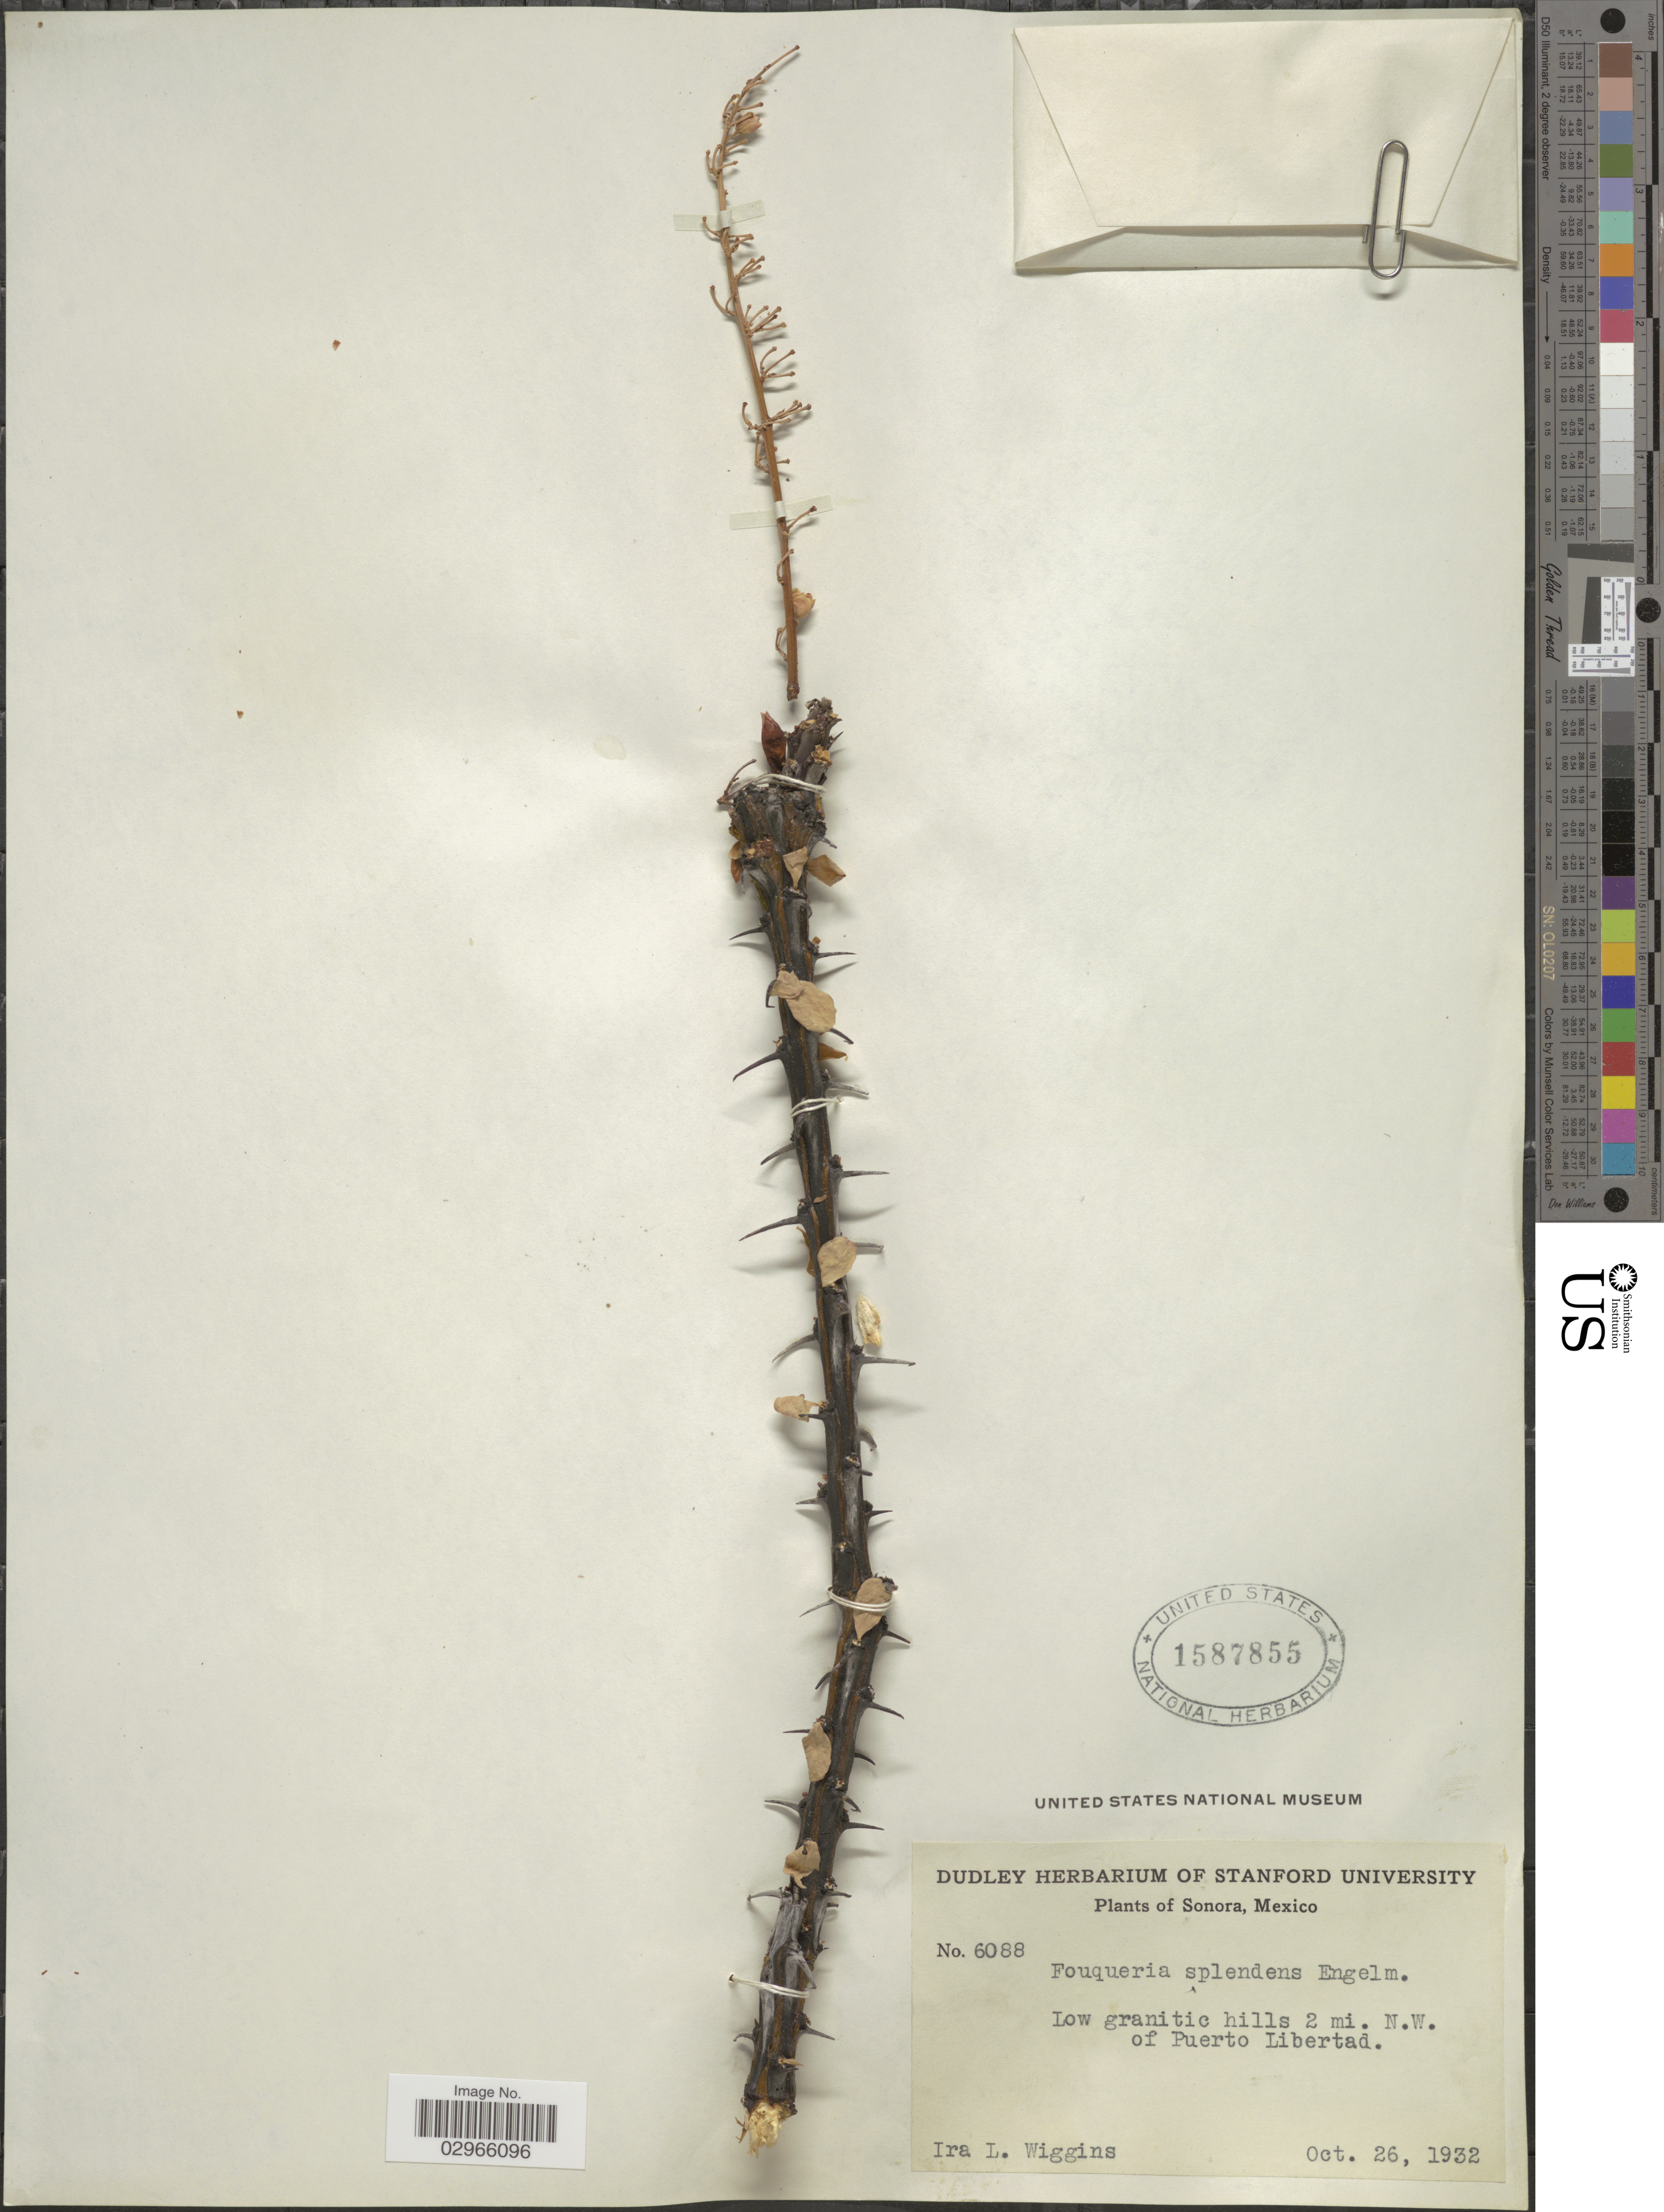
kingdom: Plantae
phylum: Tracheophyta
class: Magnoliopsida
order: Ericales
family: Fouquieriaceae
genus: Fouquieria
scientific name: Fouquieria splendens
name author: Engelm.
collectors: I. L. Wiggins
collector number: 6088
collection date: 1932-10-26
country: Mexico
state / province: Sonora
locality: Low granatic hills 2 mi. N.W. of Puerto Libertad.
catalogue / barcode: US 1587855